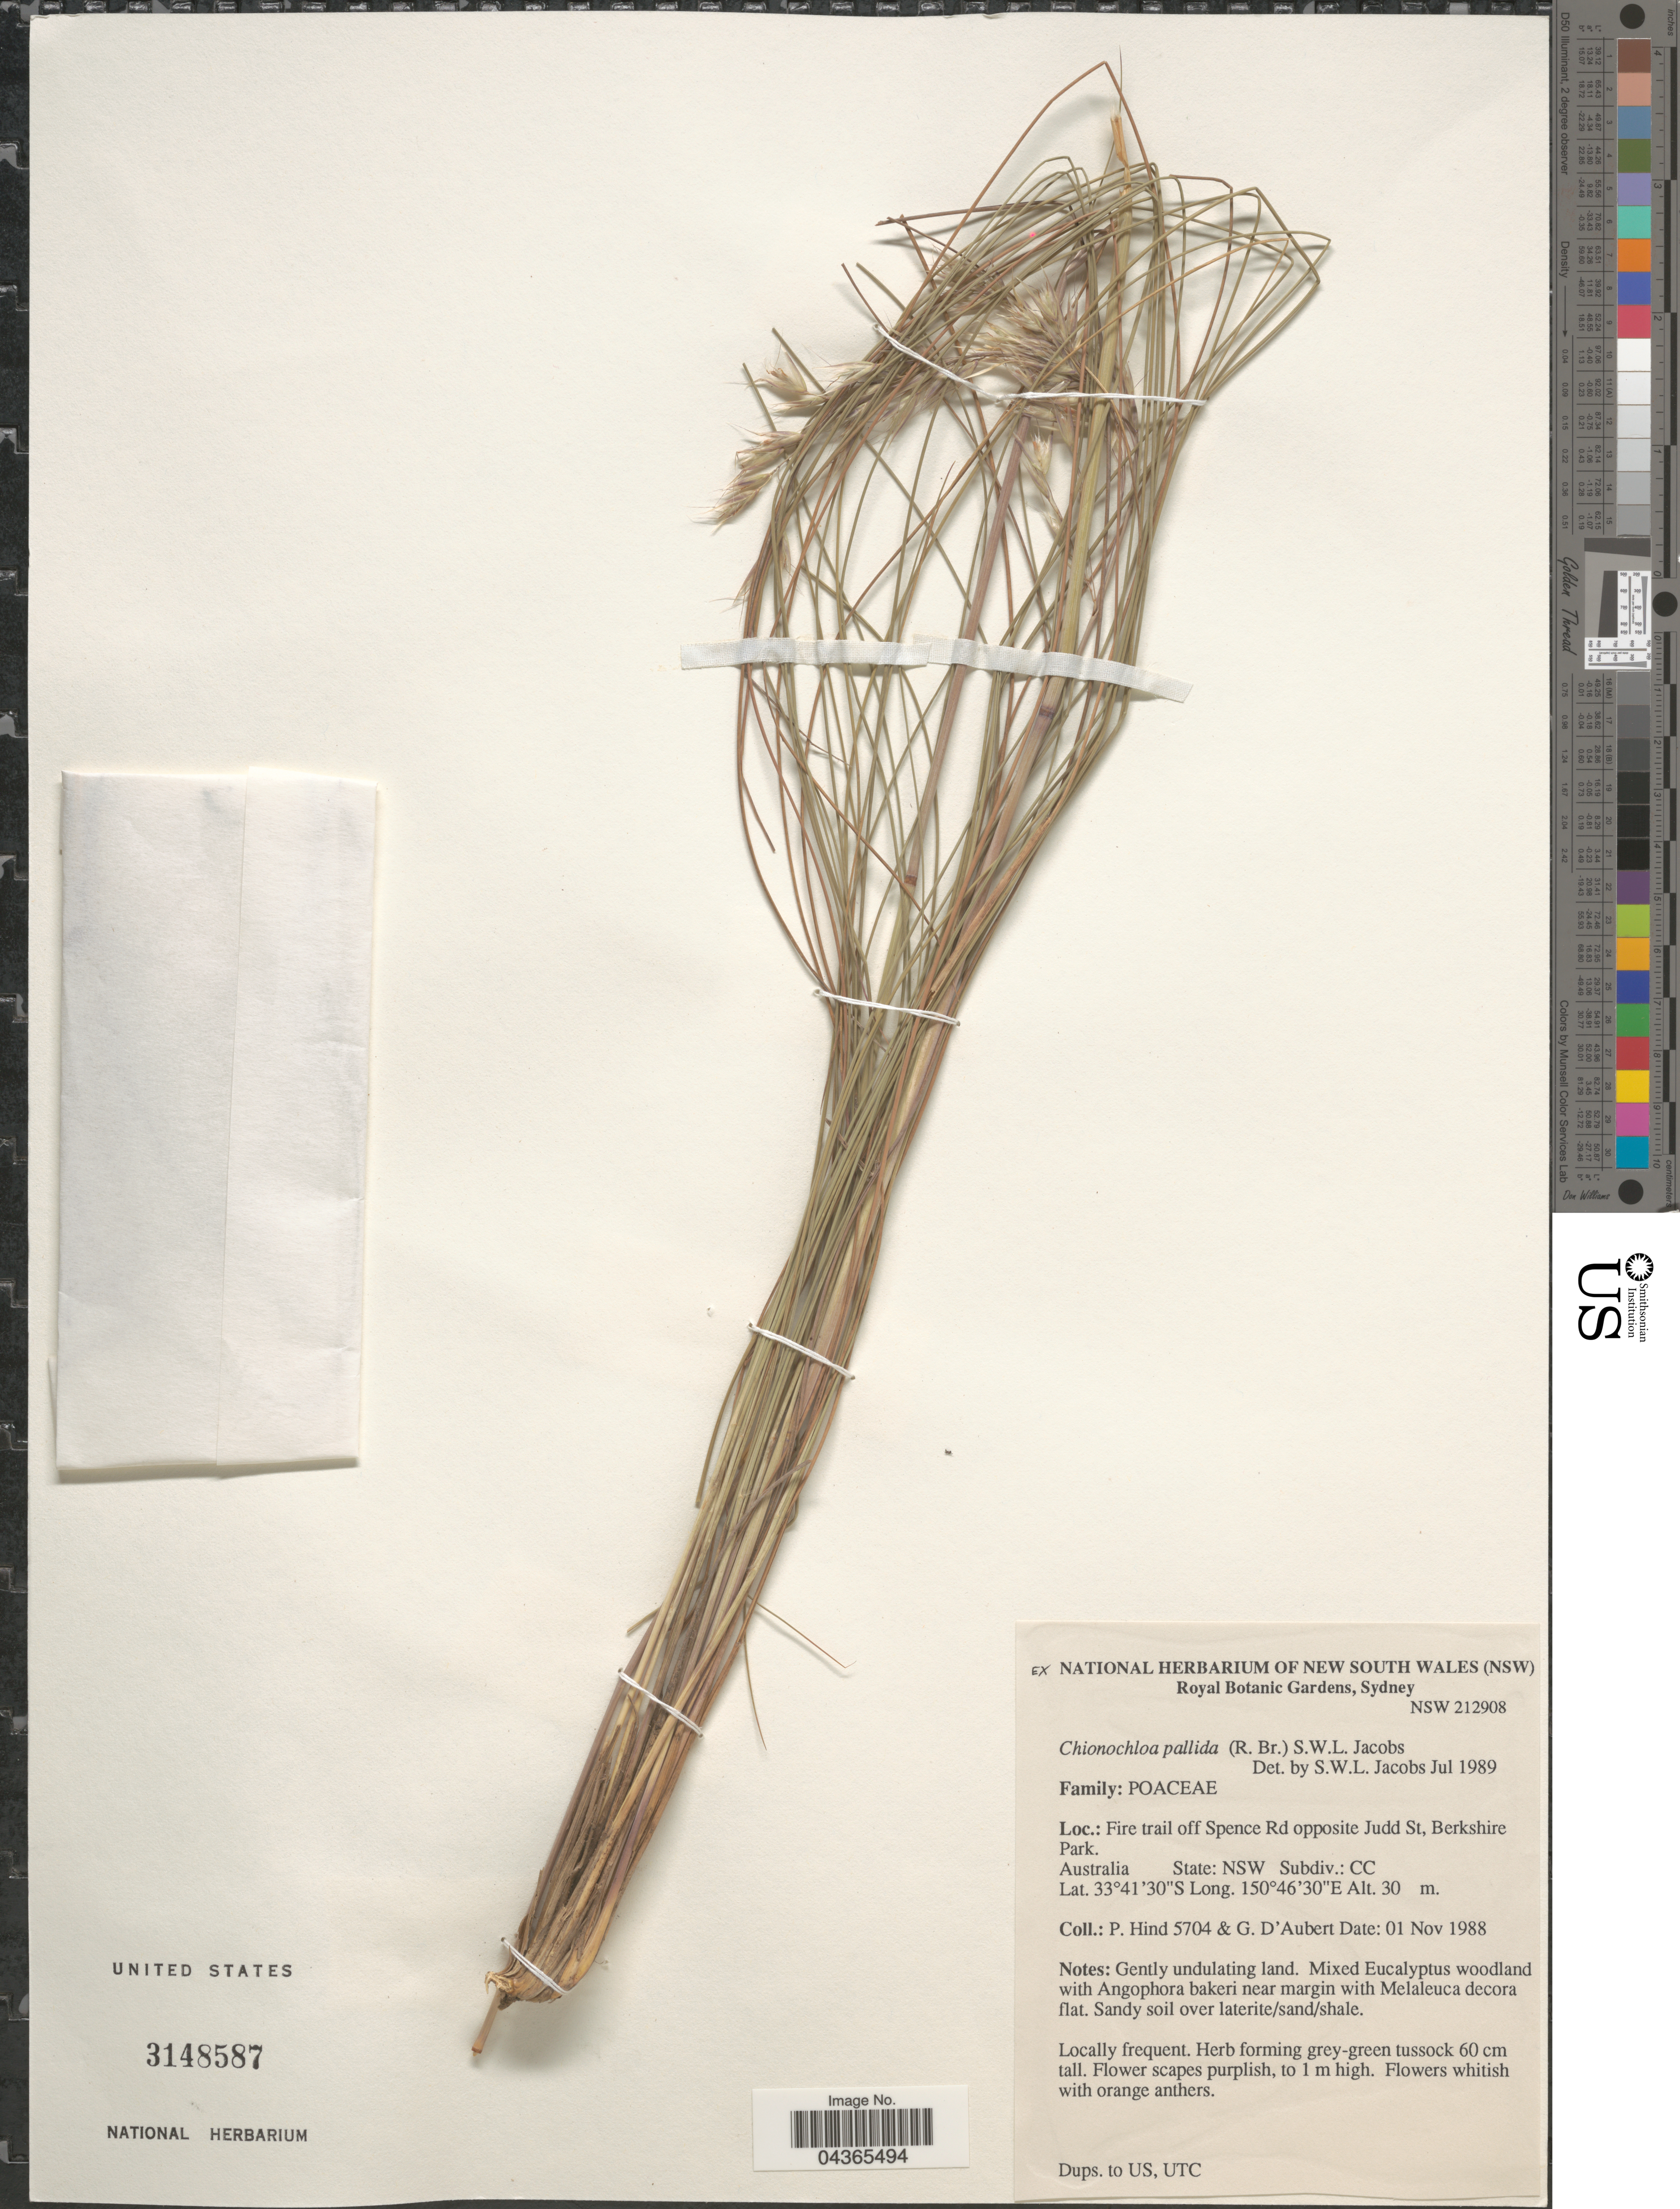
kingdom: Plantae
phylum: Tracheophyta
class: Liliopsida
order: Poales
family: Poaceae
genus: Rytidosperma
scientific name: Rytidosperma pallidum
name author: (R. Br.) A.M. Humphreys & H.P. Linder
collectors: P. Hind & G. D'Aubert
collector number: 5704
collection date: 1988-11-01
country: Australia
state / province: New South Wales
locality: Fire trail off Spence Rd opposite Judd St, Berkshire Park. Subdiv.: CC.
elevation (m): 30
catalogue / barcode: US 3148587